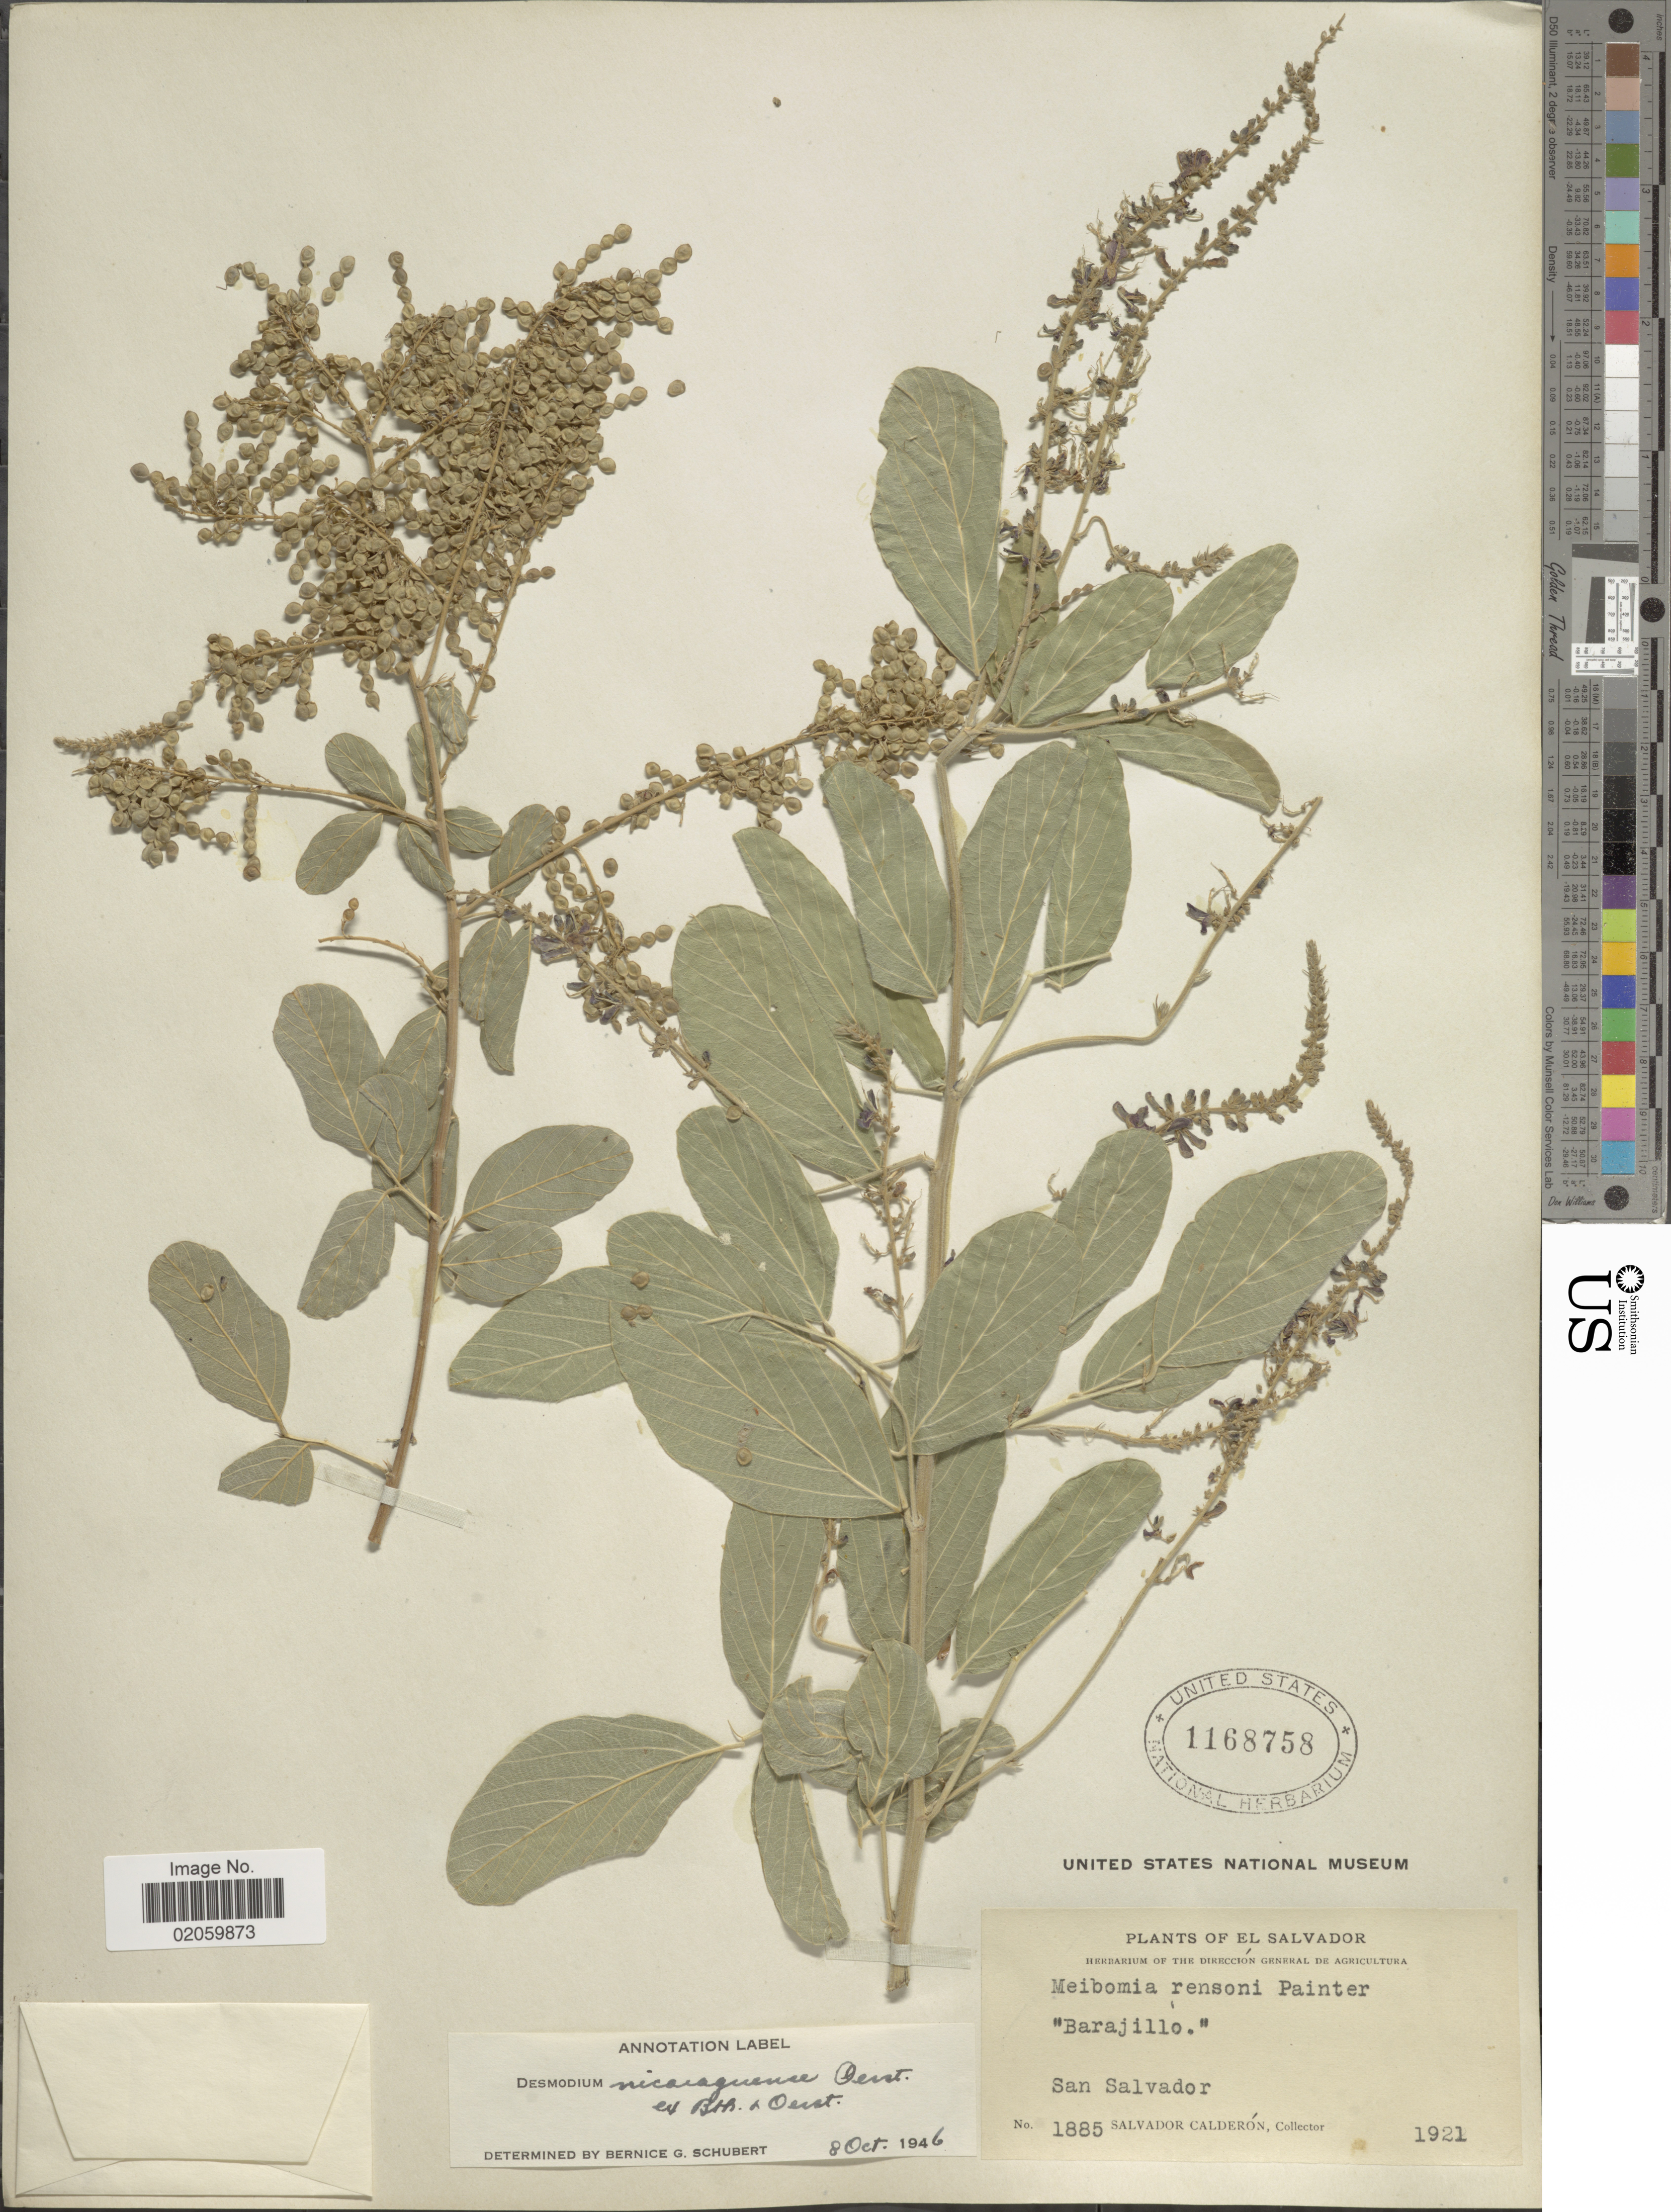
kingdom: Plantae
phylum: Tracheophyta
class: Magnoliopsida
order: Fabales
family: Fabaceae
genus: Desmodium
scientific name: Desmodium nicaraguense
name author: Oerst.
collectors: S. Calderón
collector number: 1885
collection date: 1921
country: El Salvador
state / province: San Salvador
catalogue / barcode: US 1168758